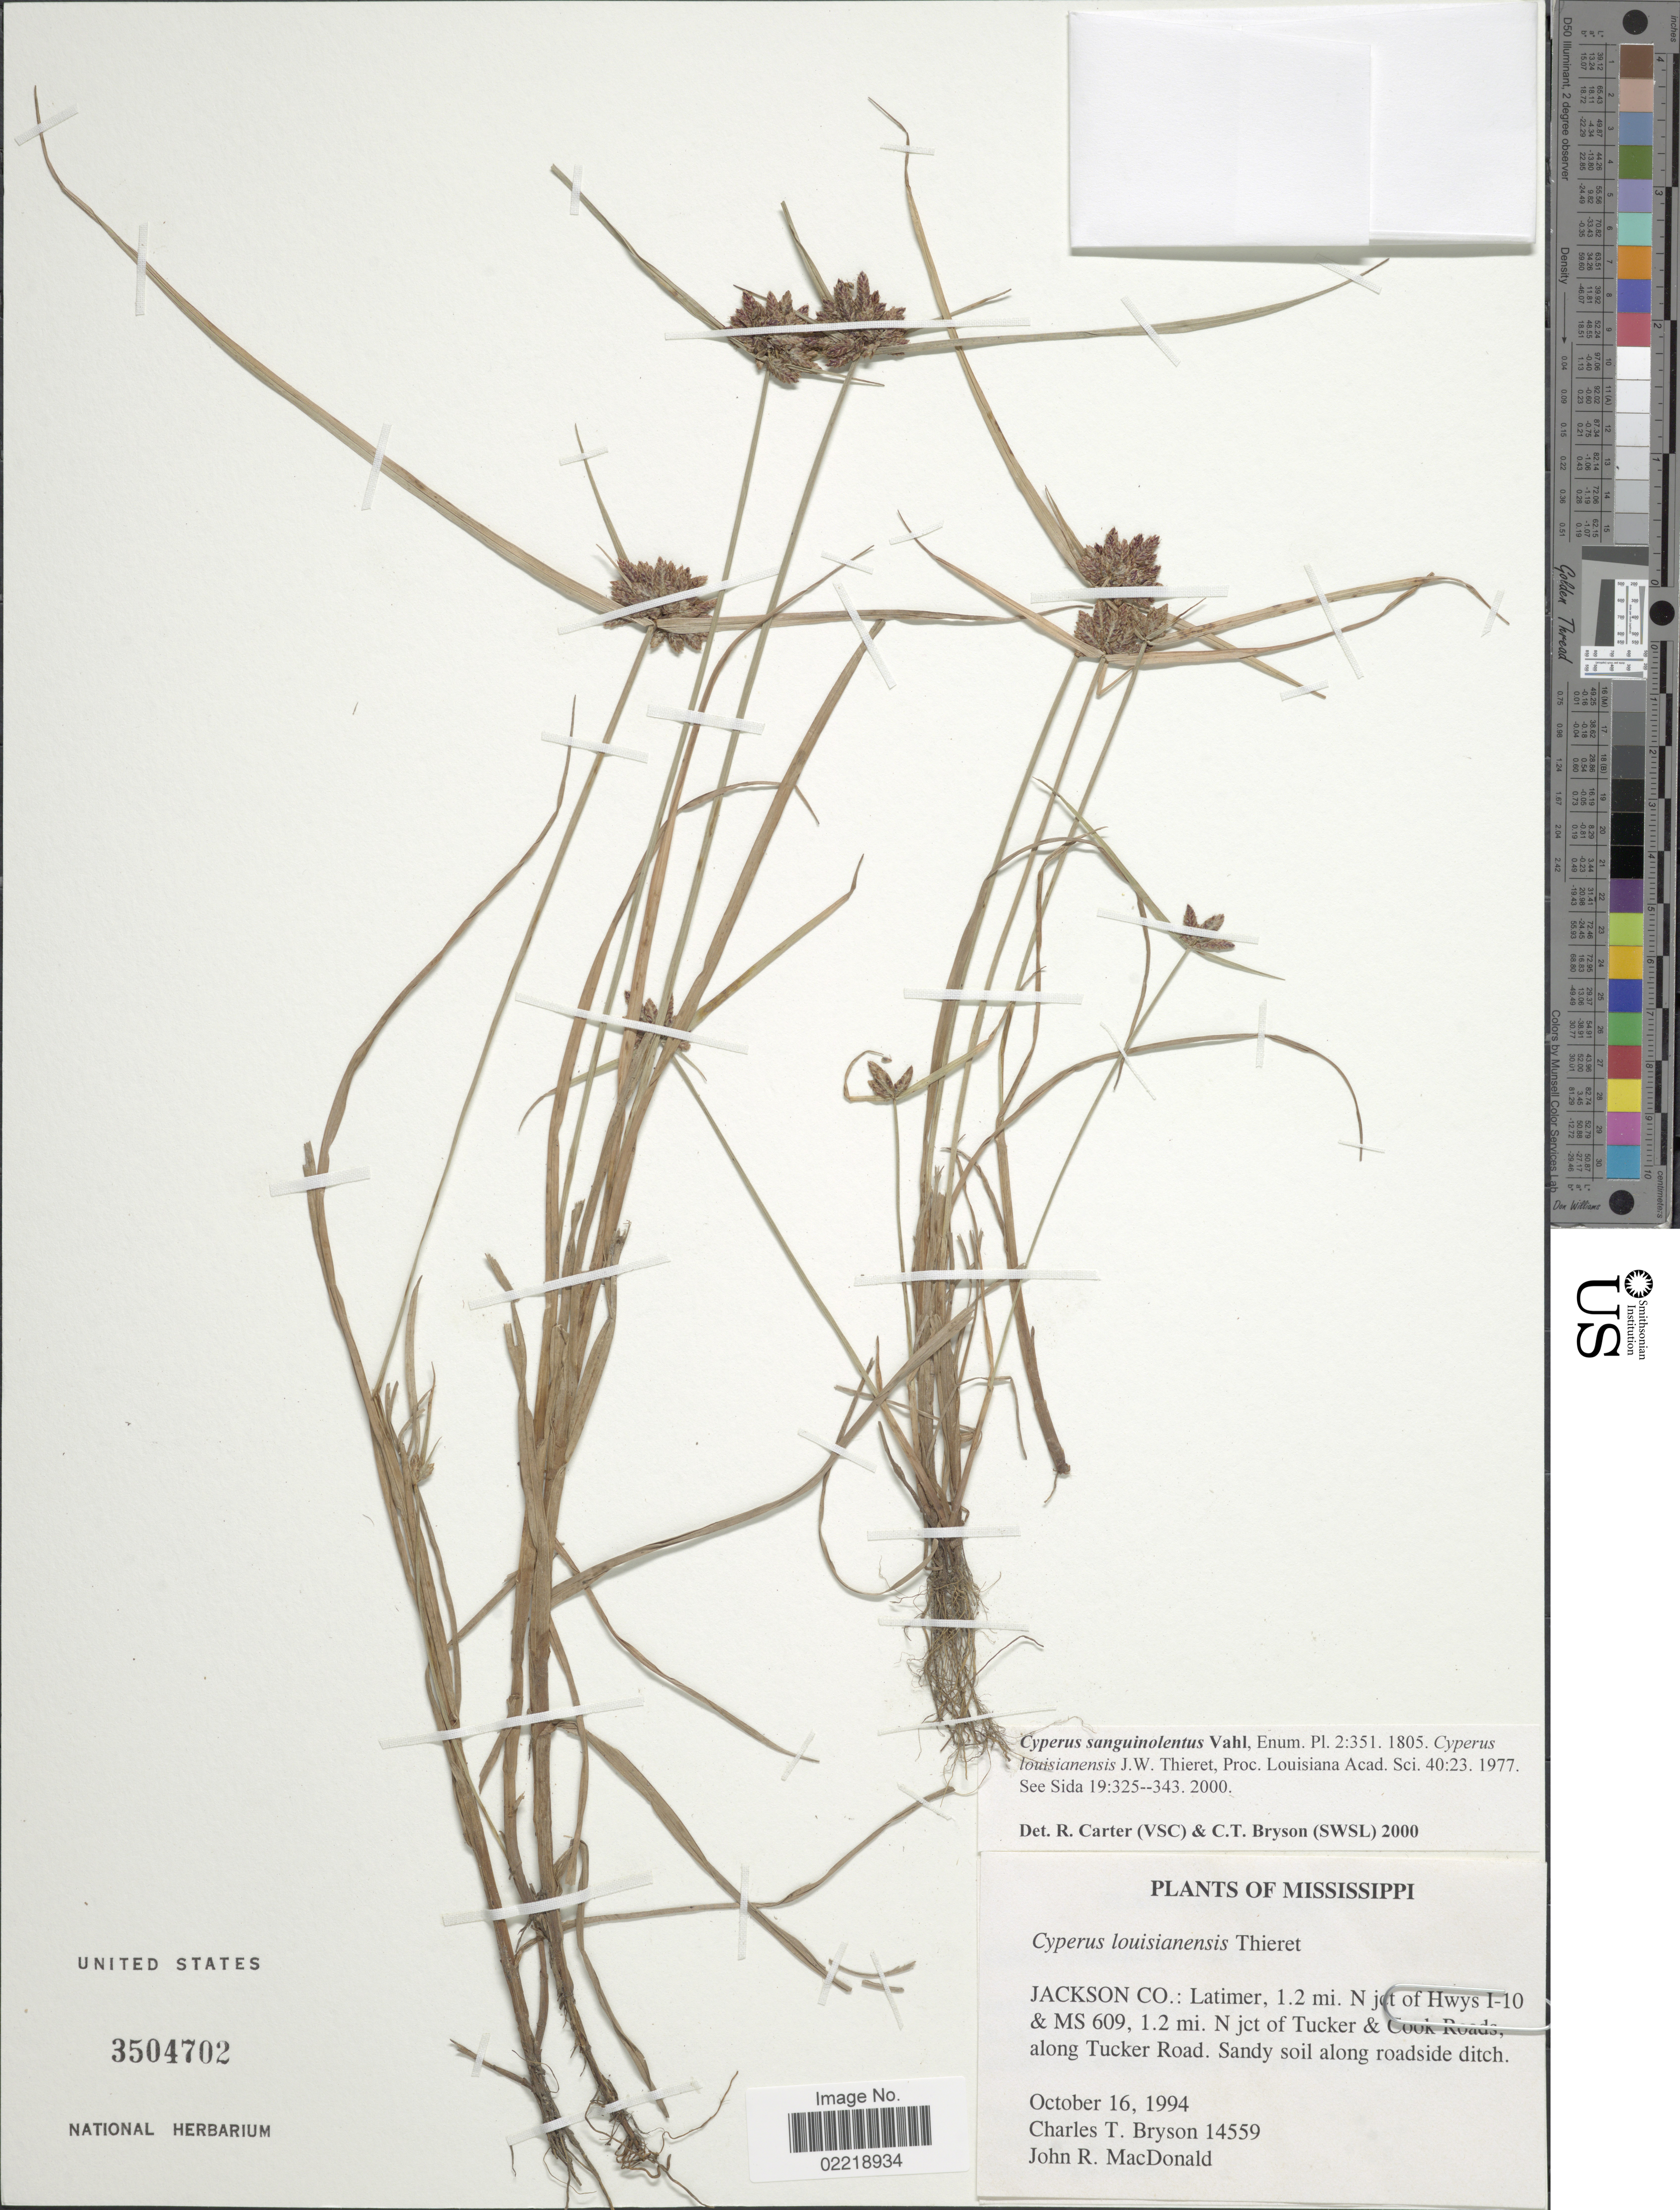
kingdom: Plantae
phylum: Tracheophyta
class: Liliopsida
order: Poales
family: Cyperaceae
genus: Cyperus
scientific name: Cyperus sanguinolentus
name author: Vahl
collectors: C. Bryson & J. MacDonald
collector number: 14559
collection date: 1994-10-16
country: United States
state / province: Mississippi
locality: Jackson Co: Latimer, 1.2 mi N jct of Hwys I-10 & MS 609, 1.2 mi N jct of Tucker & Cook Roads, along Tucker Road. Sandy soil along roadside ditch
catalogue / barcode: US 3504702